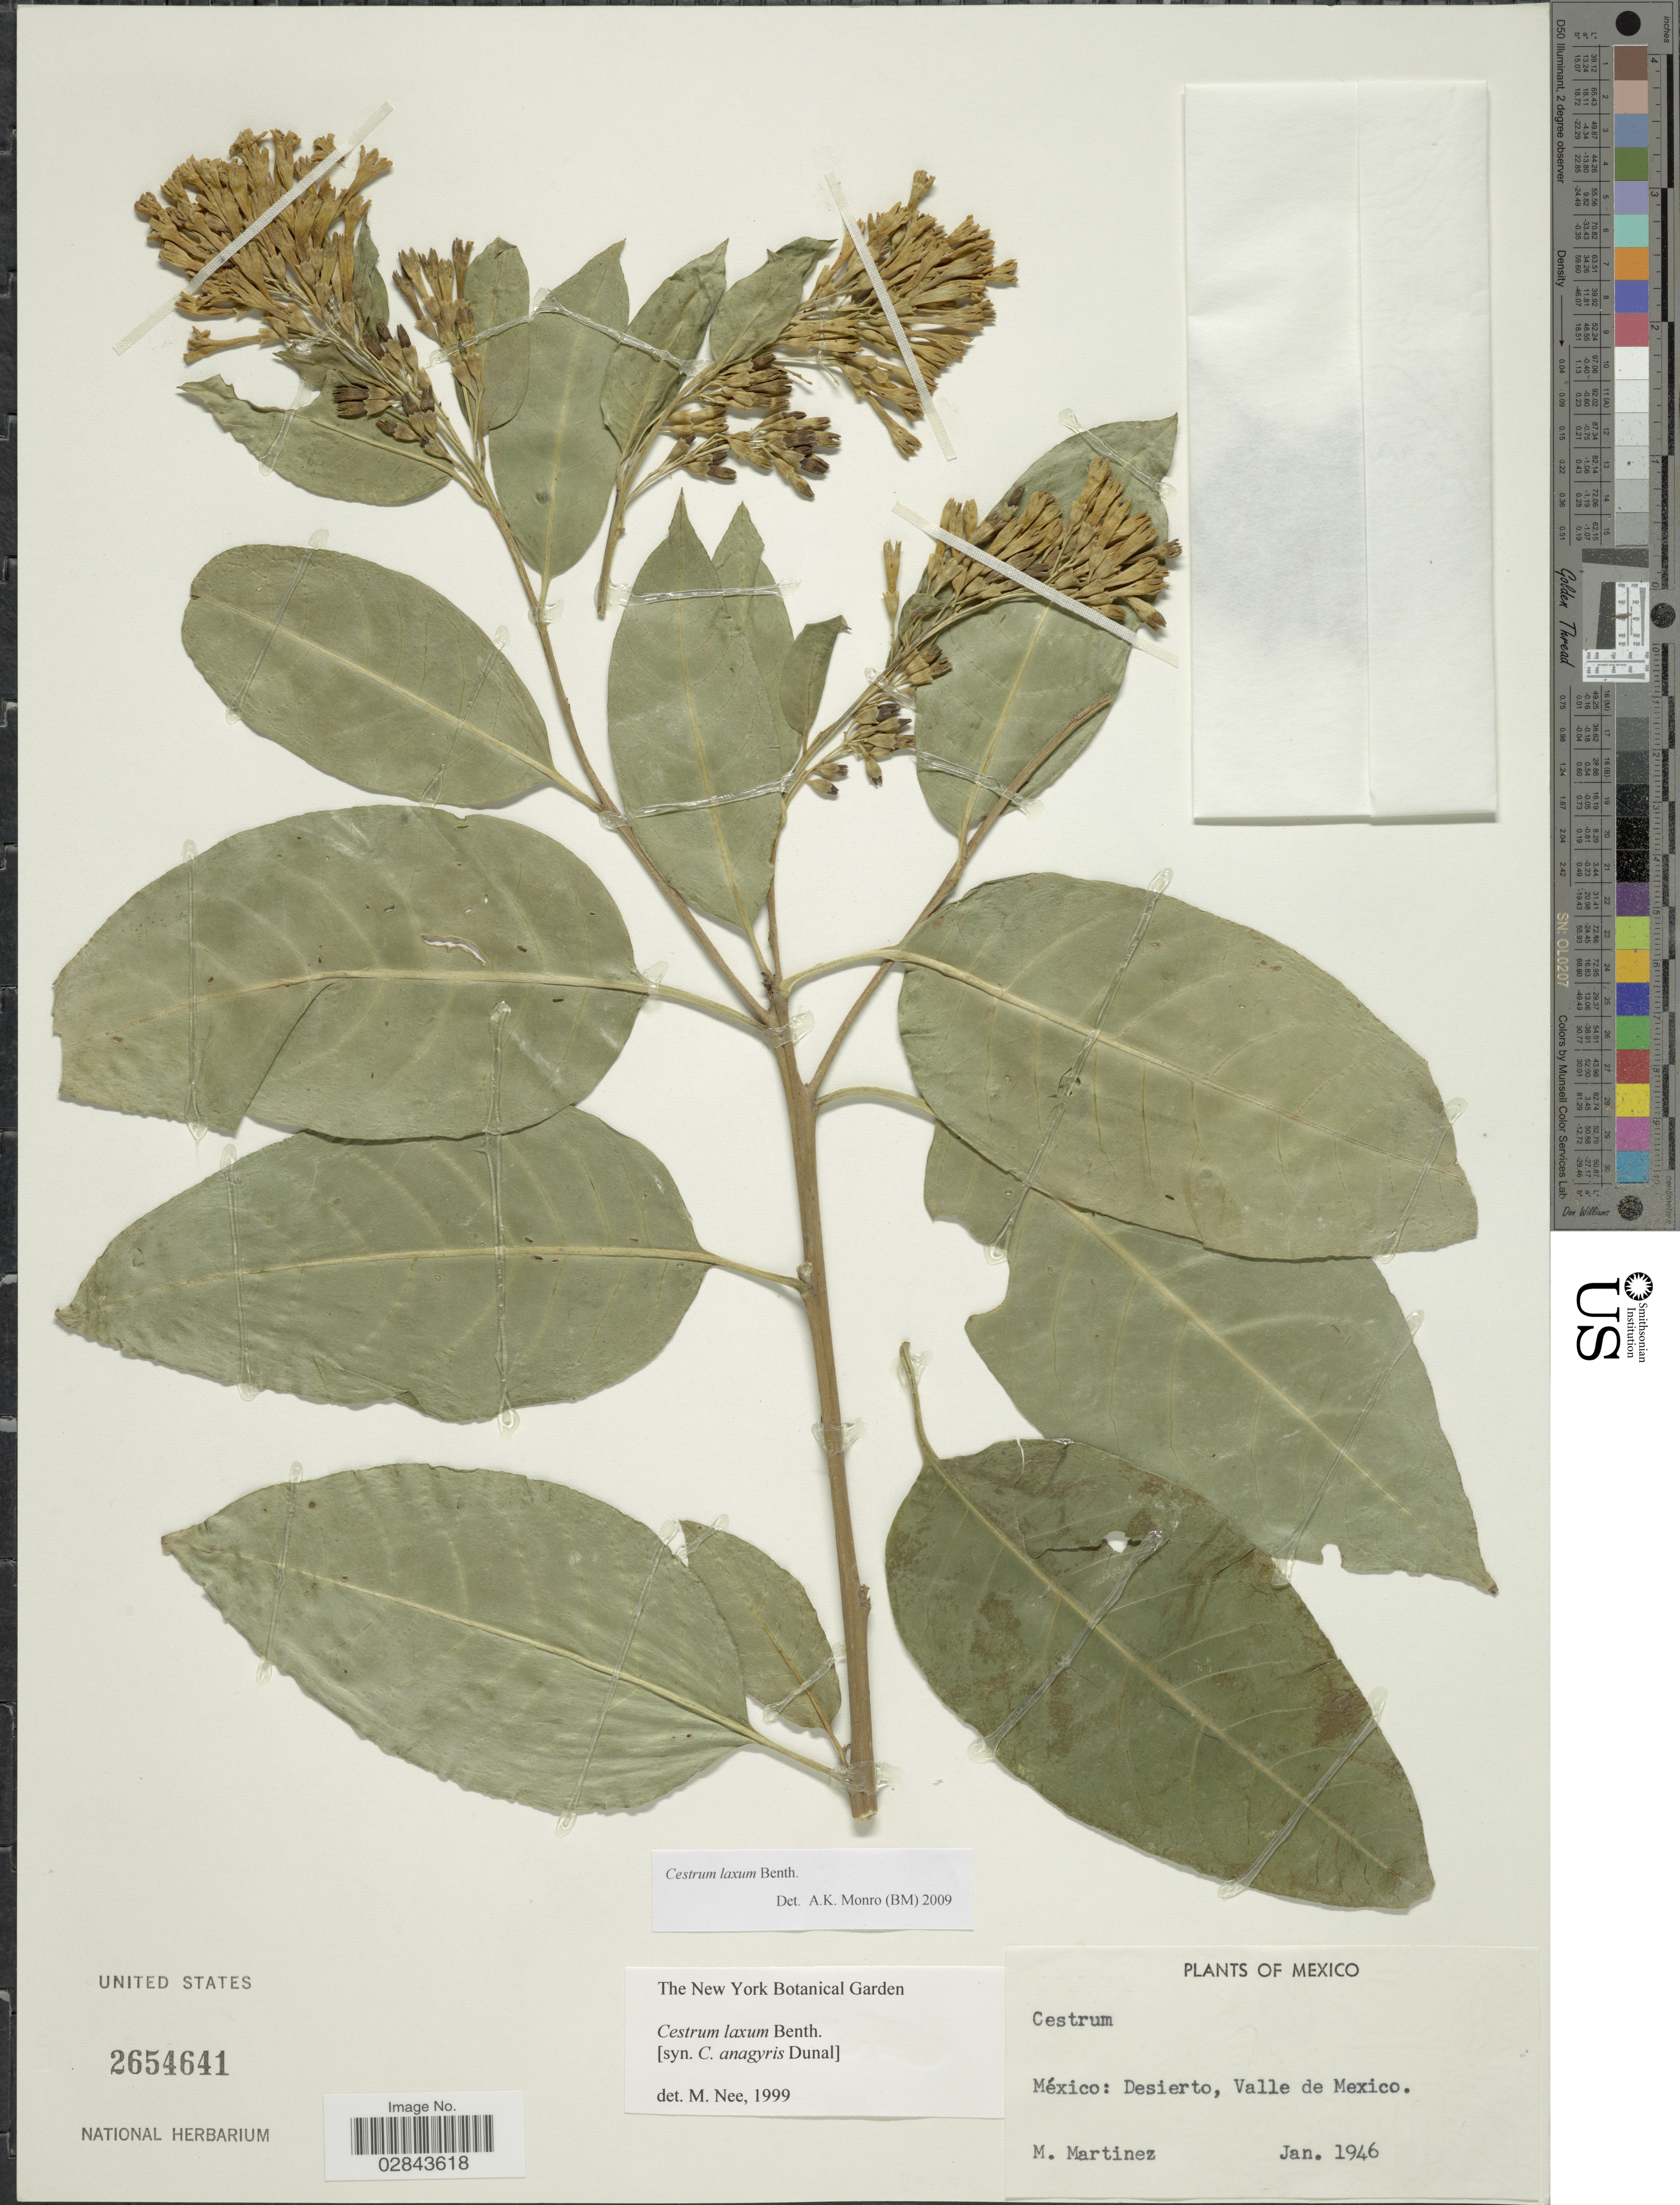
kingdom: Plantae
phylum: Tracheophyta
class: Magnoliopsida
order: Solanales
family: Solanaceae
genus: Cestrum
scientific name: Cestrum laxum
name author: Benth.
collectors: M. Martinez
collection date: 1946-01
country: Mexico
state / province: México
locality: Desierto, Valle de Mexico.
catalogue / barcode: US 2654641